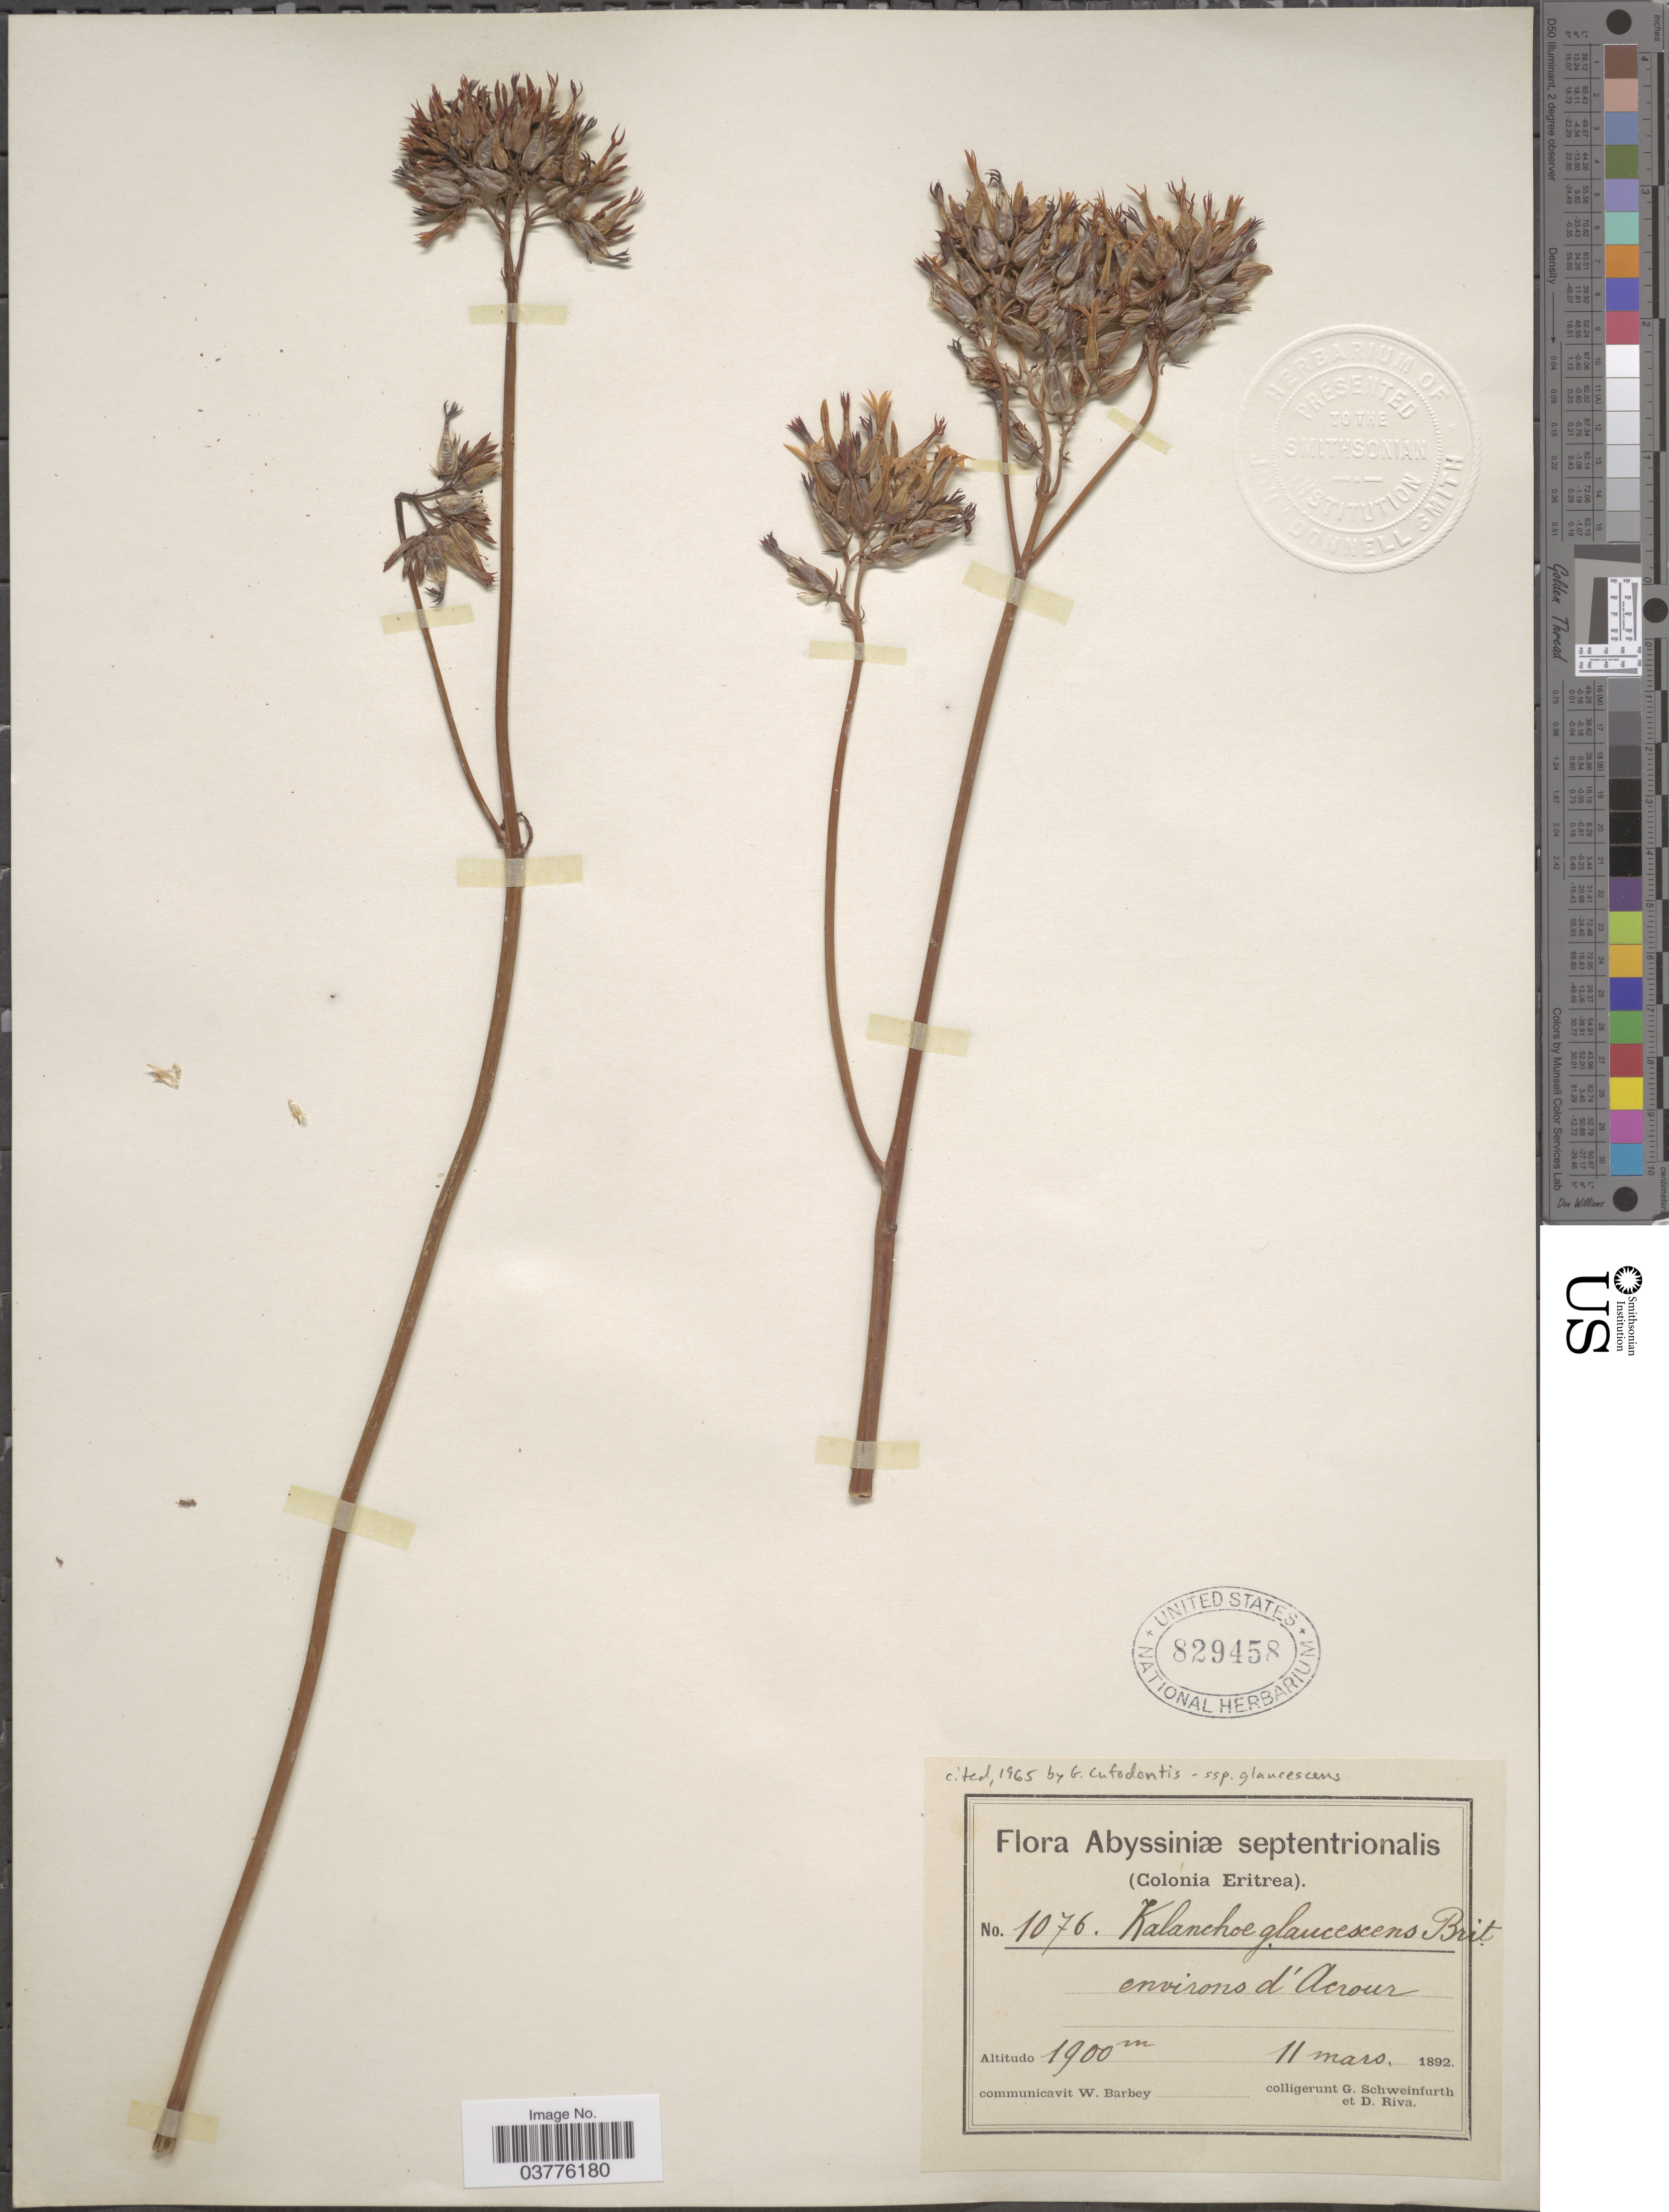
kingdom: Plantae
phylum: Tracheophyta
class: Magnoliopsida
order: Saxifragales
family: Crassulaceae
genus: Kalanchoe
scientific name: Kalanchoe glaucescens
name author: L.L. Britten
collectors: G. A. Schweinfurth (herbarium) & D. Riva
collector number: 1076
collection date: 1892-03-11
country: Eritrea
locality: Abyssiniæ septentrionalis (Colonia Eritrea). Environs d'Acrour.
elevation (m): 1900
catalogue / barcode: US 829458